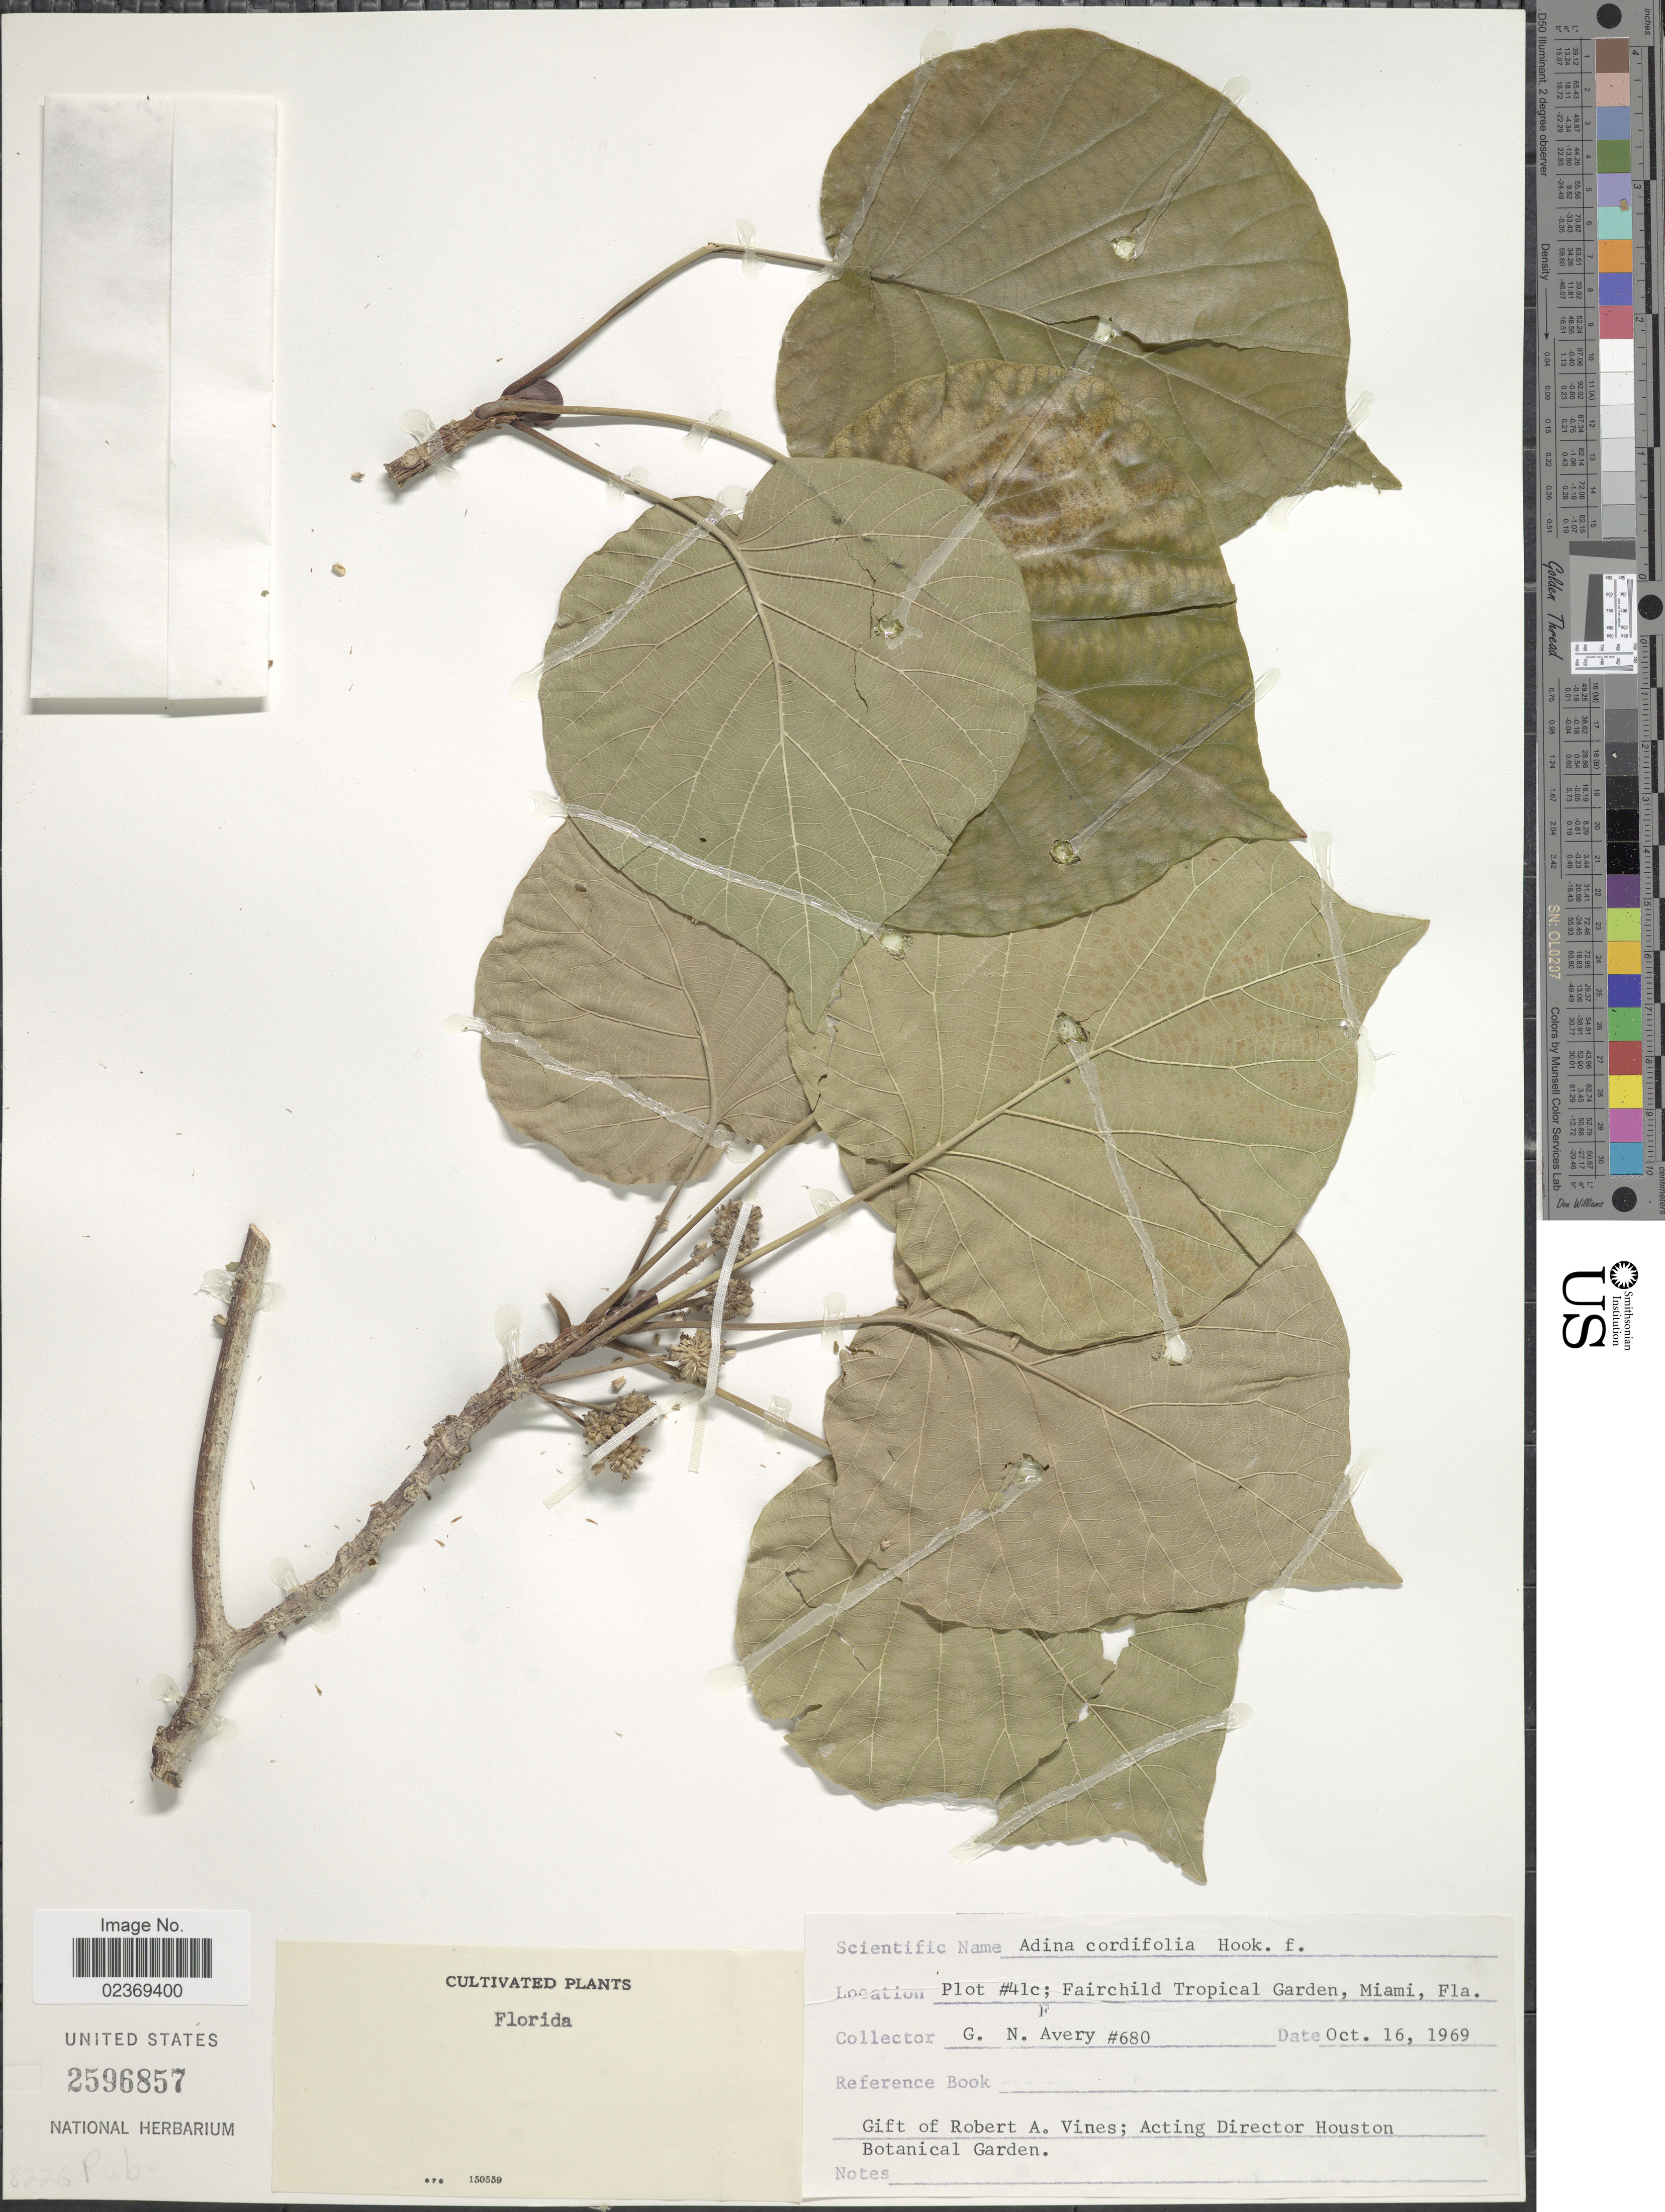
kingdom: Plantae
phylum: Tracheophyta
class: Magnoliopsida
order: Gentianales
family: Rubiaceae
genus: Adina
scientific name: Adina cordifolia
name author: (Roxb.) Hook. f. & Benth.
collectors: G. N. Avery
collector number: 680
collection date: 1969-10-16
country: United States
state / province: Florida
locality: Plot #41c; Fairchild Tropical Garden, Miami.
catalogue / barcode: US 2596857